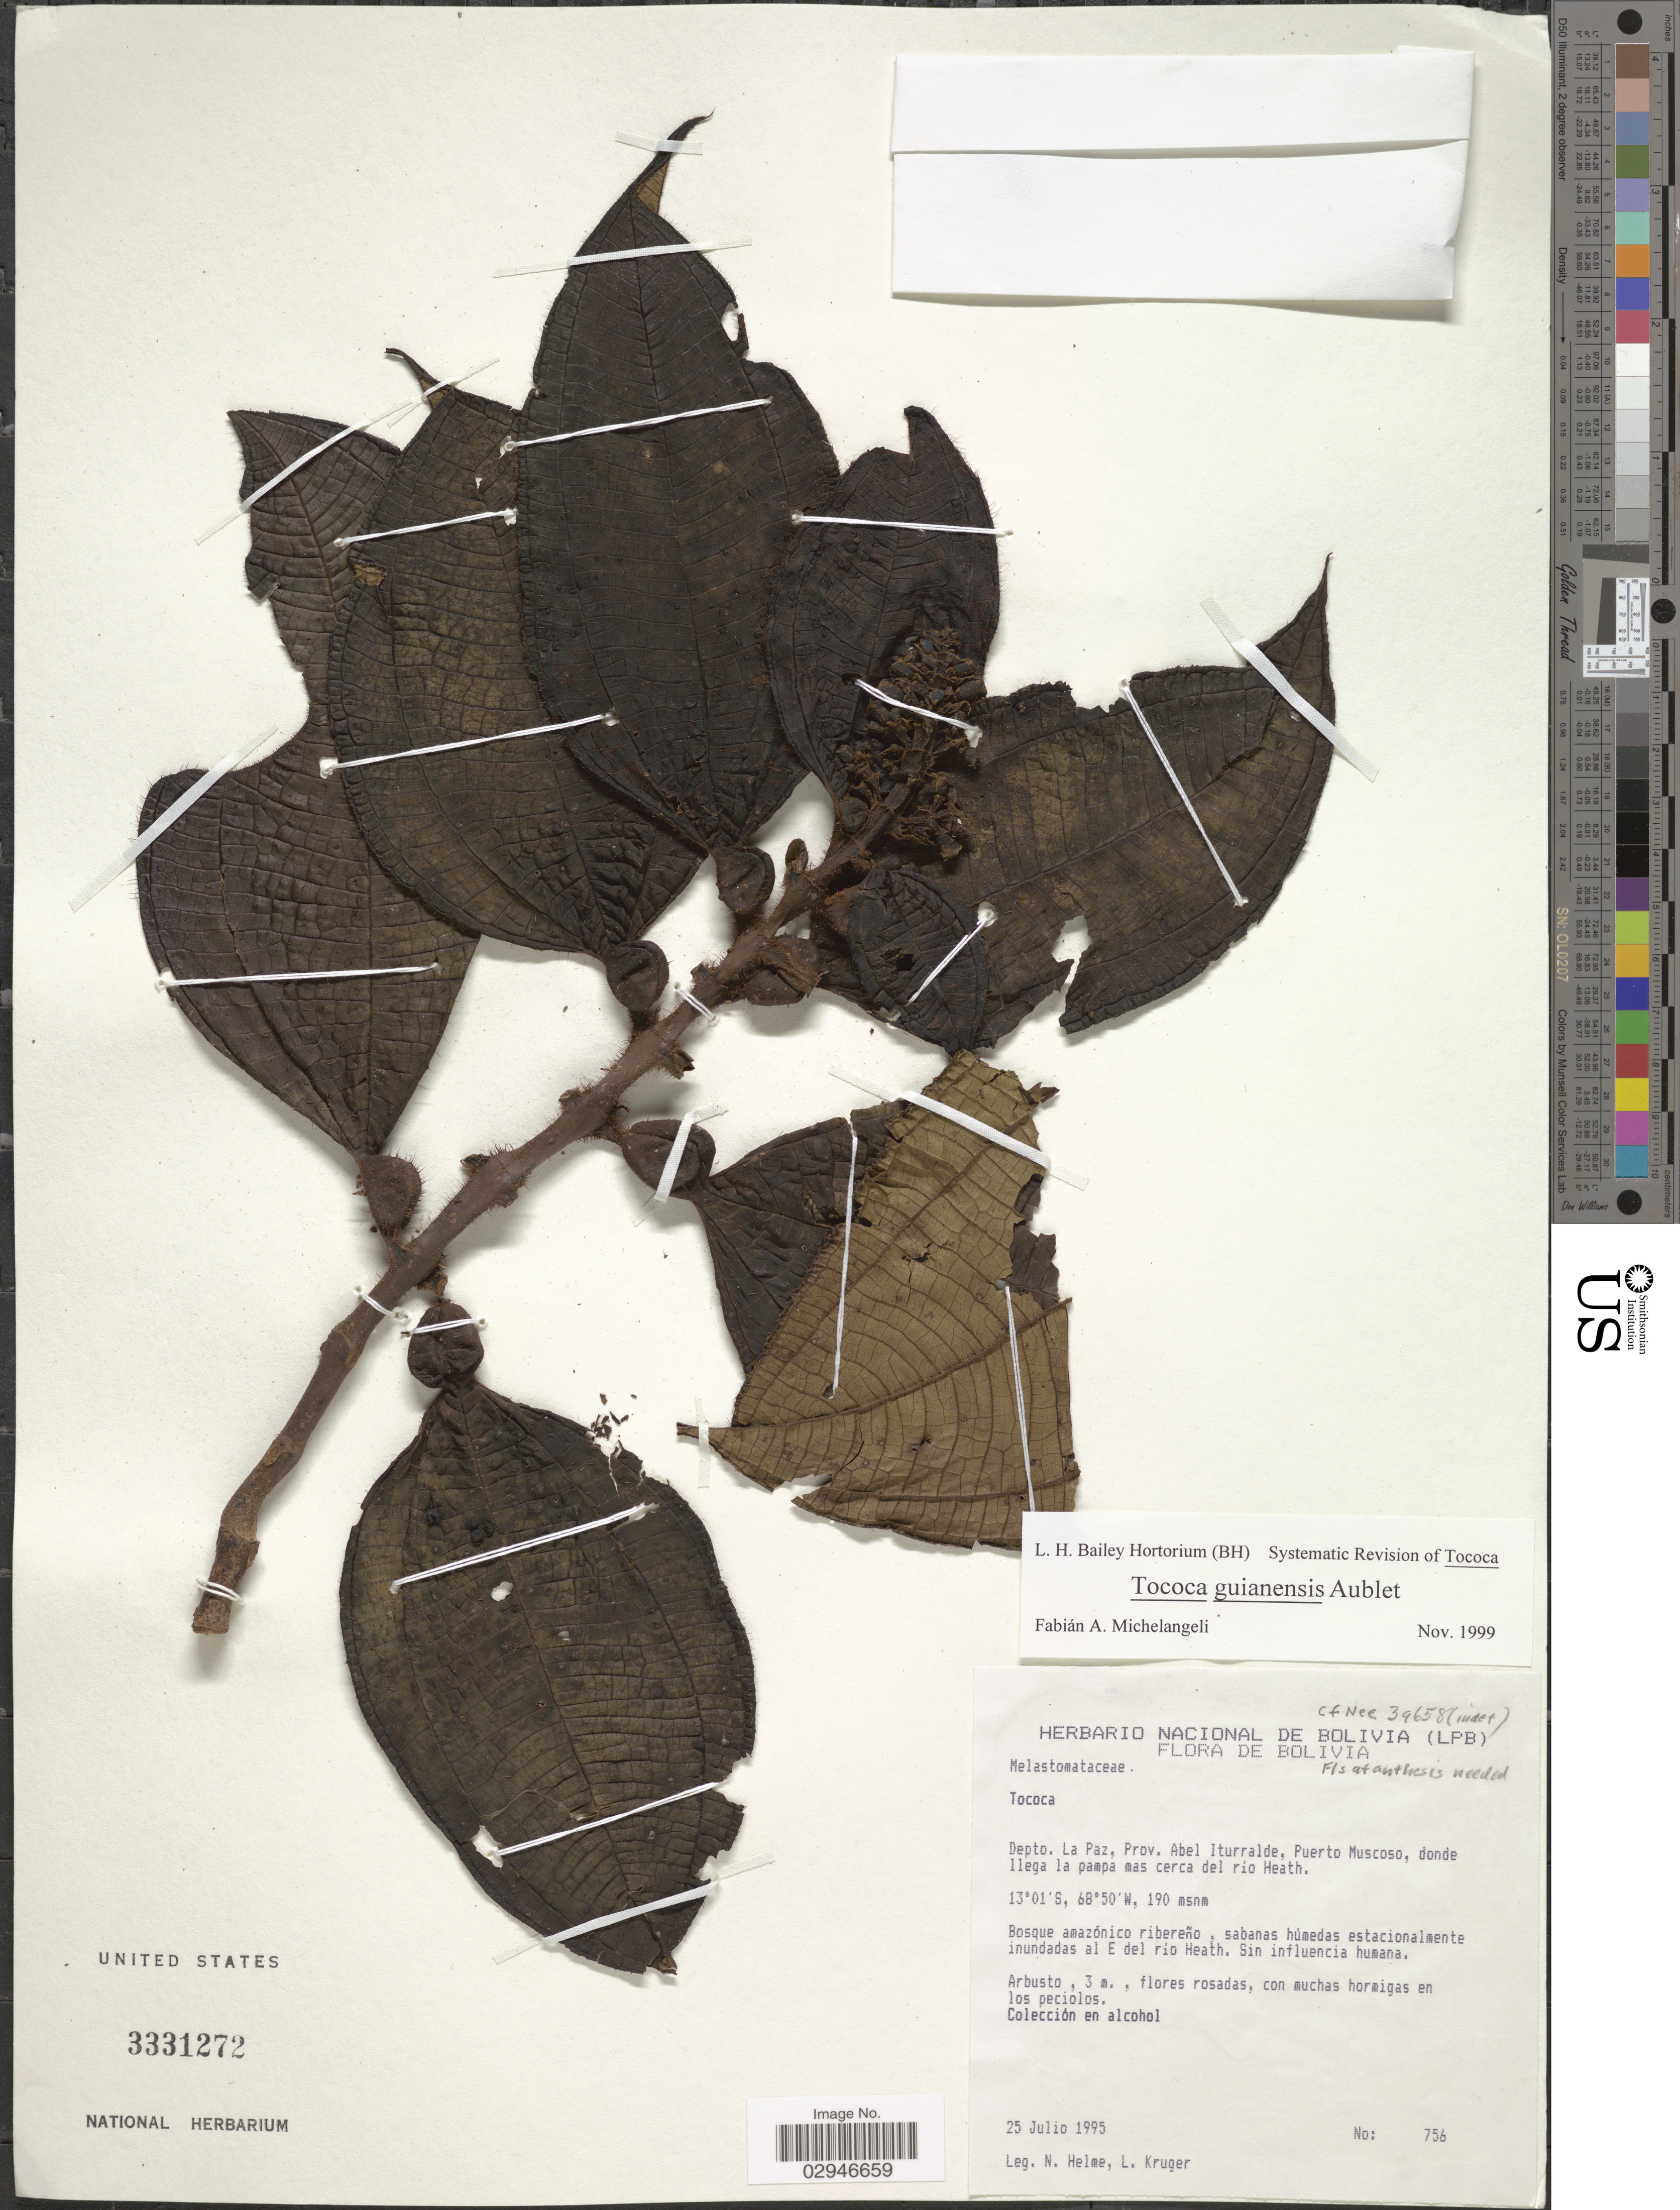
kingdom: Plantae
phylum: Tracheophyta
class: Magnoliopsida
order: Myrtales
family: Melastomataceae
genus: Tococa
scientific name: Tococa guianensis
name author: Aubl.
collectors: N. Helme & L. Kruger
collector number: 756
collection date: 1995-07-25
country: Bolivia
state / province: La Paz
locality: Tococa, Depto. La Paz, Abel Iturralde, Puerto Muscoso. donde llega la pampa mas cerca del río Heath.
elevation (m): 190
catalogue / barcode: US 3331272